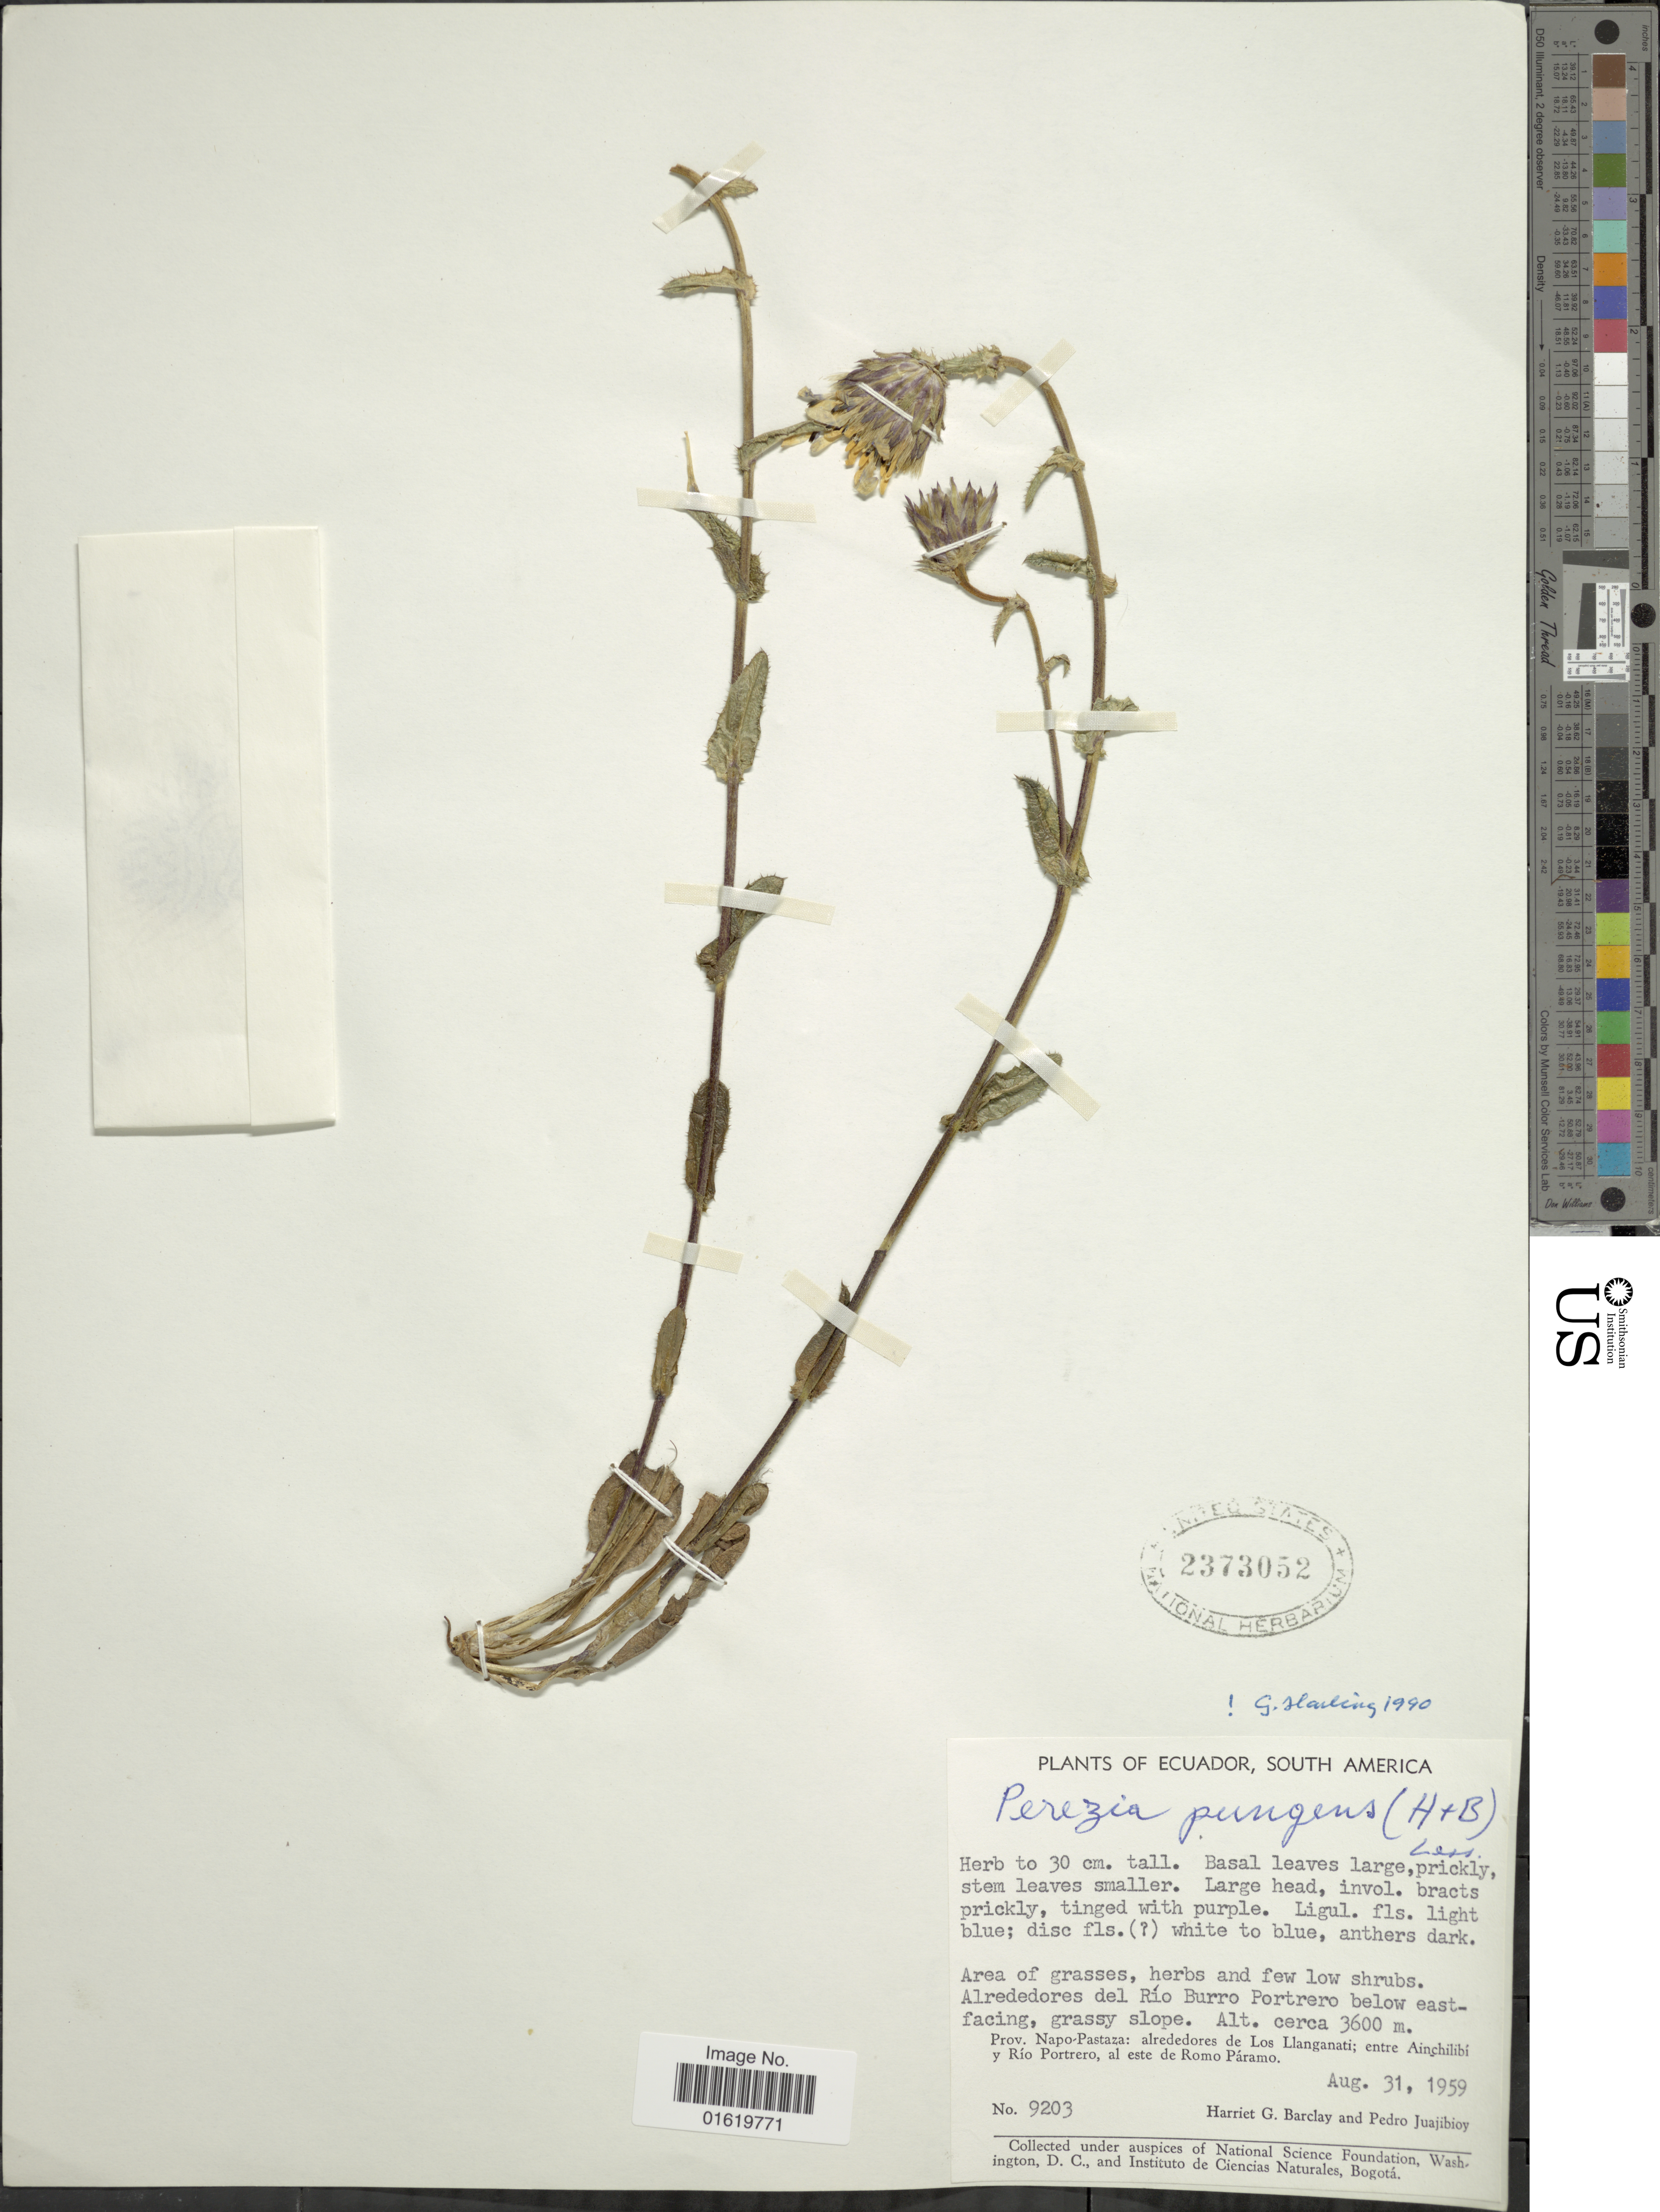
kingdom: Plantae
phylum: Tracheophyta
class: Magnoliopsida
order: Asterales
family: Asteraceae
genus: Perezia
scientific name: Perezia pungens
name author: (Humb. & Bonpl.) Less.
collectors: H. G. Barclay & P. Juajibioy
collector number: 9203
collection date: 1959-08-31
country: Ecuador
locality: Prov. Napo-Pastsaza: alrededores de Los Llanganati; entre Ainçhilibi y Río Portreto, al este de Romo Páramo.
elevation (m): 3600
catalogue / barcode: US 2373052